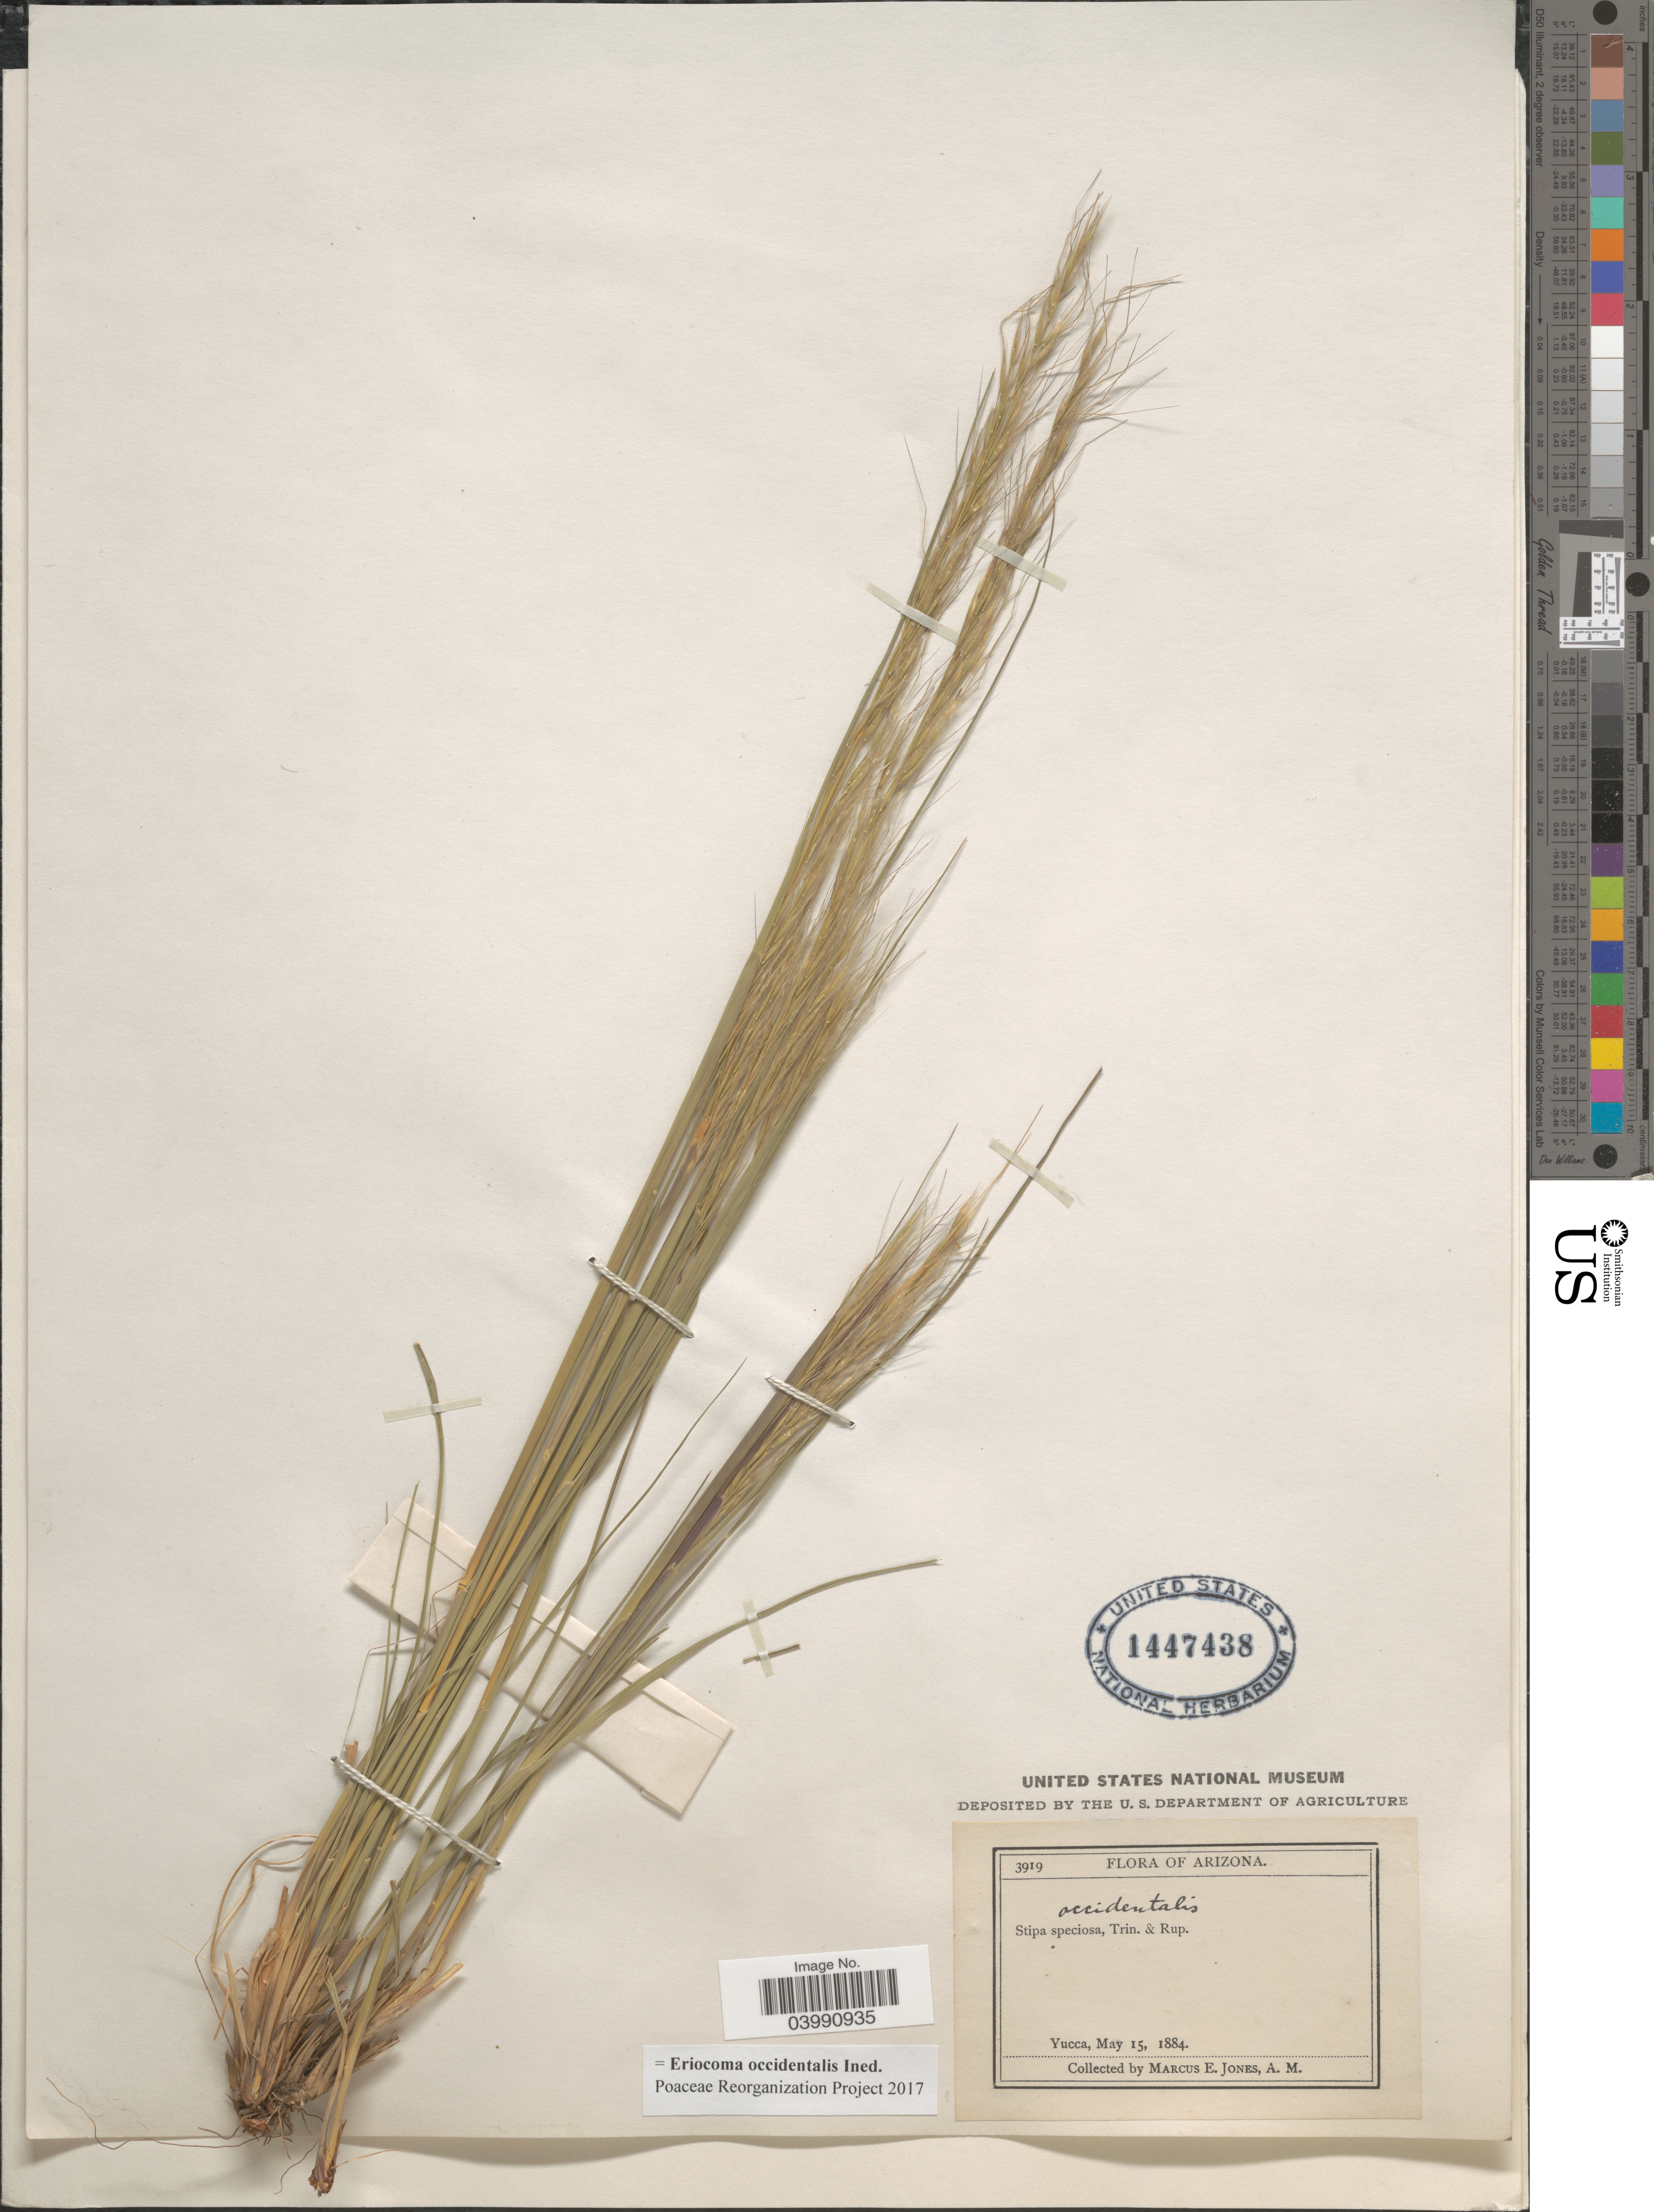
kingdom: Plantae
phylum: Tracheophyta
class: Liliopsida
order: Poales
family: Poaceae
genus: Eriocoma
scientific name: Eriocoma occidentalis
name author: (Thurb. ex S. Watson) Romasch.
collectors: M. E. Jones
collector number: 3919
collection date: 1884-05-15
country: United States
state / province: Arizona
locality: Yucca.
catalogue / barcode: US 1447438